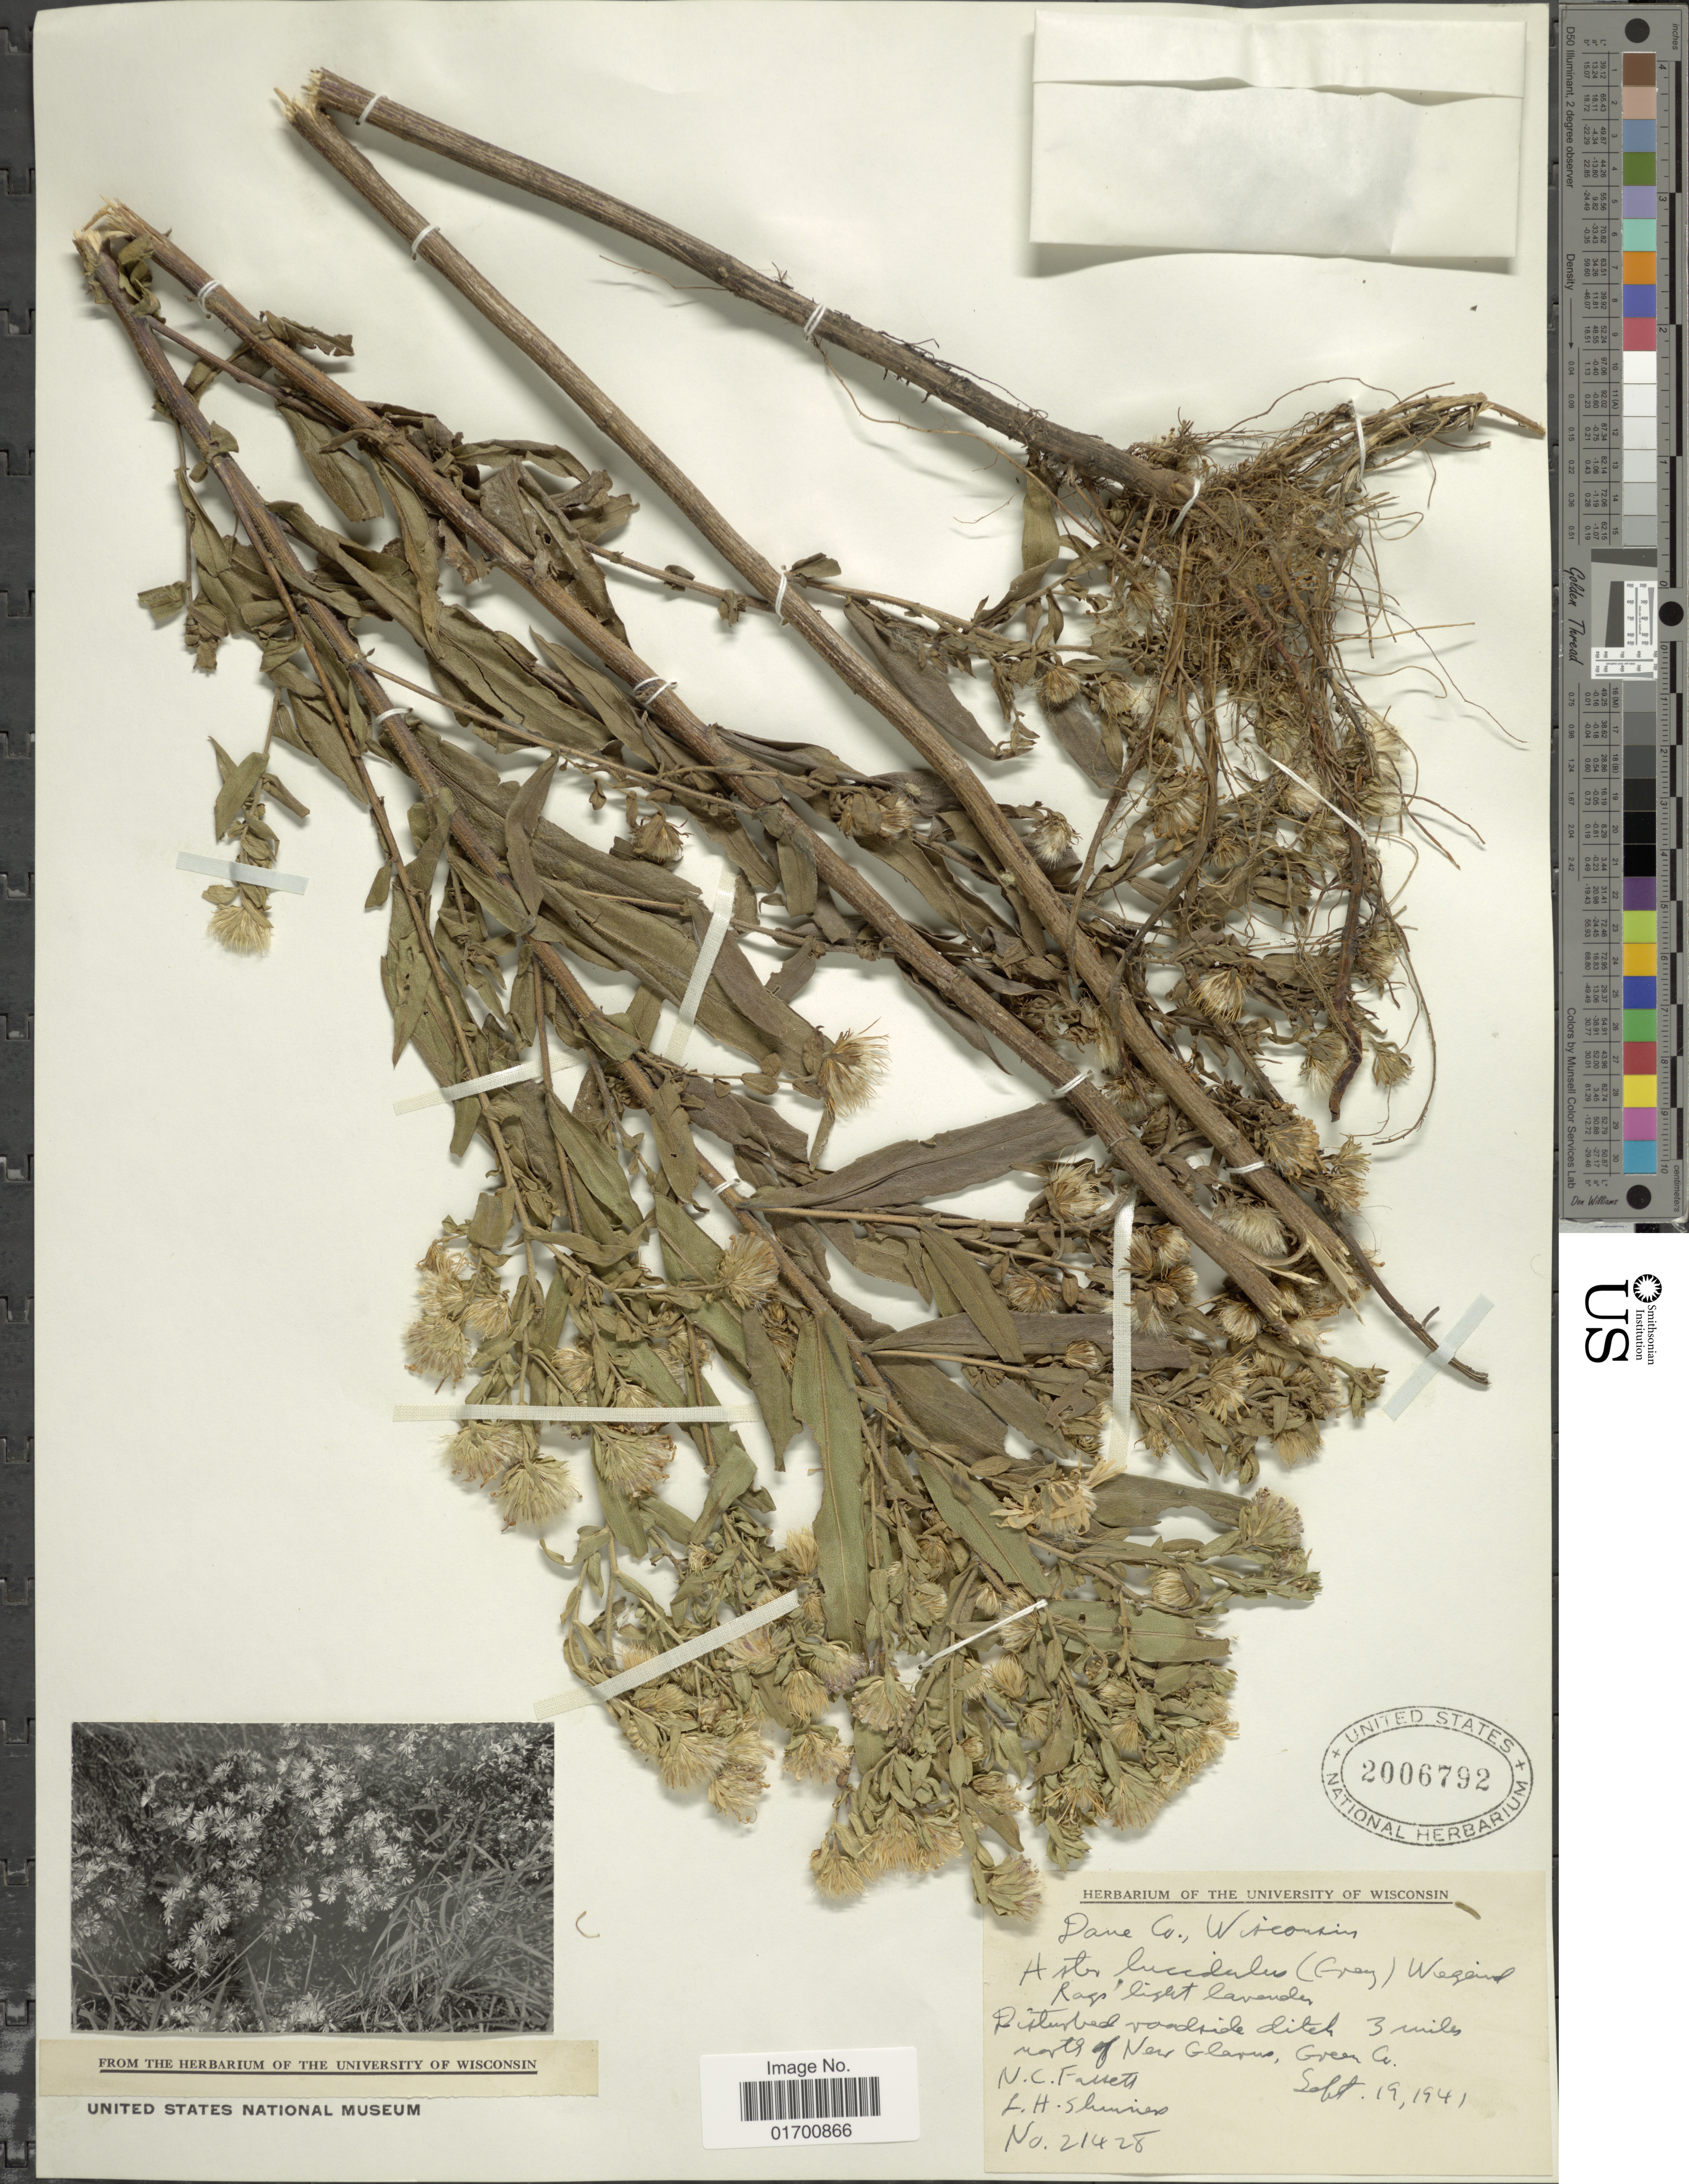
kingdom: Plantae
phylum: Tracheophyta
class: Magnoliopsida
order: Asterales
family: Asteraceae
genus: Symphyotrichum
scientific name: Symphyotrichum firmum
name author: (Nees) G.L. Nesom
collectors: N. C. Fassett & L. H. Shinners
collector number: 21428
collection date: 1941-09-19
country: United States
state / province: Wisconsin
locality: Dane Co., Disturbed roadside ditch 3 miles north of New Glarus, Green Co.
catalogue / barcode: US 2006792